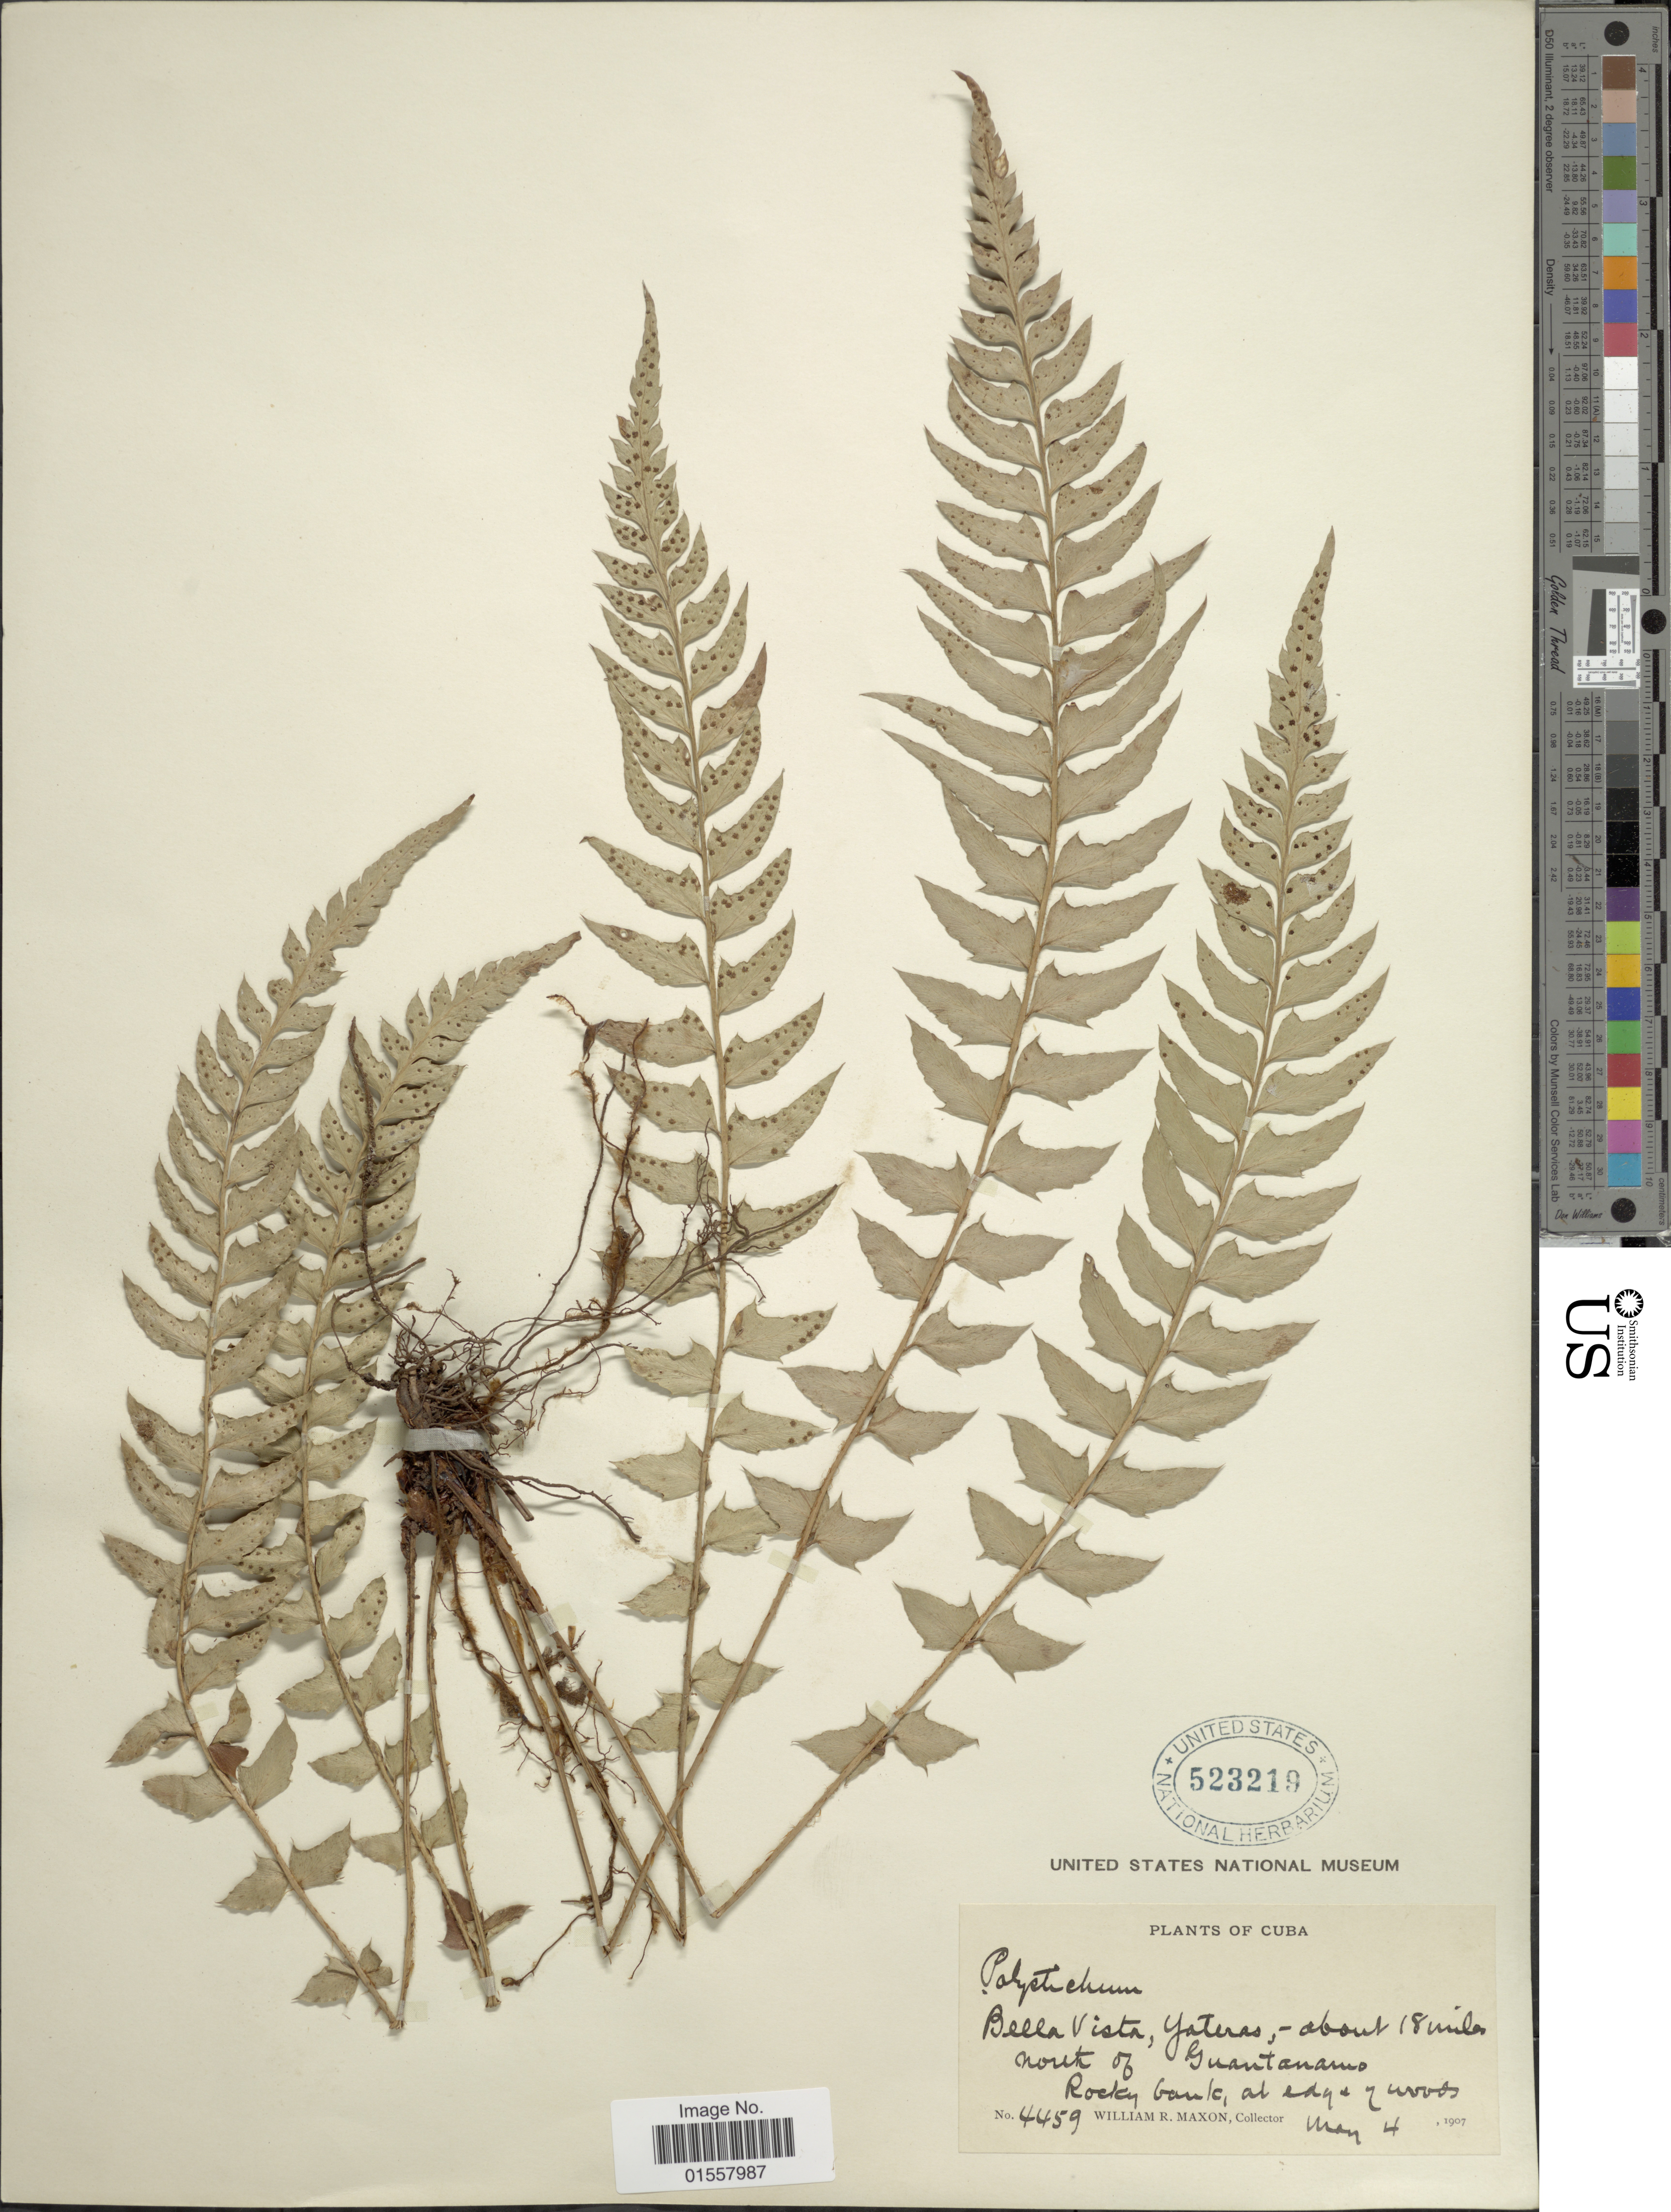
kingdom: Plantae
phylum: Tracheophyta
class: Polypodiopsida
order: Polypodiales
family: Dryopteridaceae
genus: Polystichum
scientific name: Polystichum echinatum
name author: (J.F. Gmel.) C. Chr.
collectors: W. R. Maxon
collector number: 4459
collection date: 1907-05-04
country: Cuba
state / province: Guantánamo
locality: Bella Vista, Yateras, about 18 miles north of Guantanamo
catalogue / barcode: US 523219